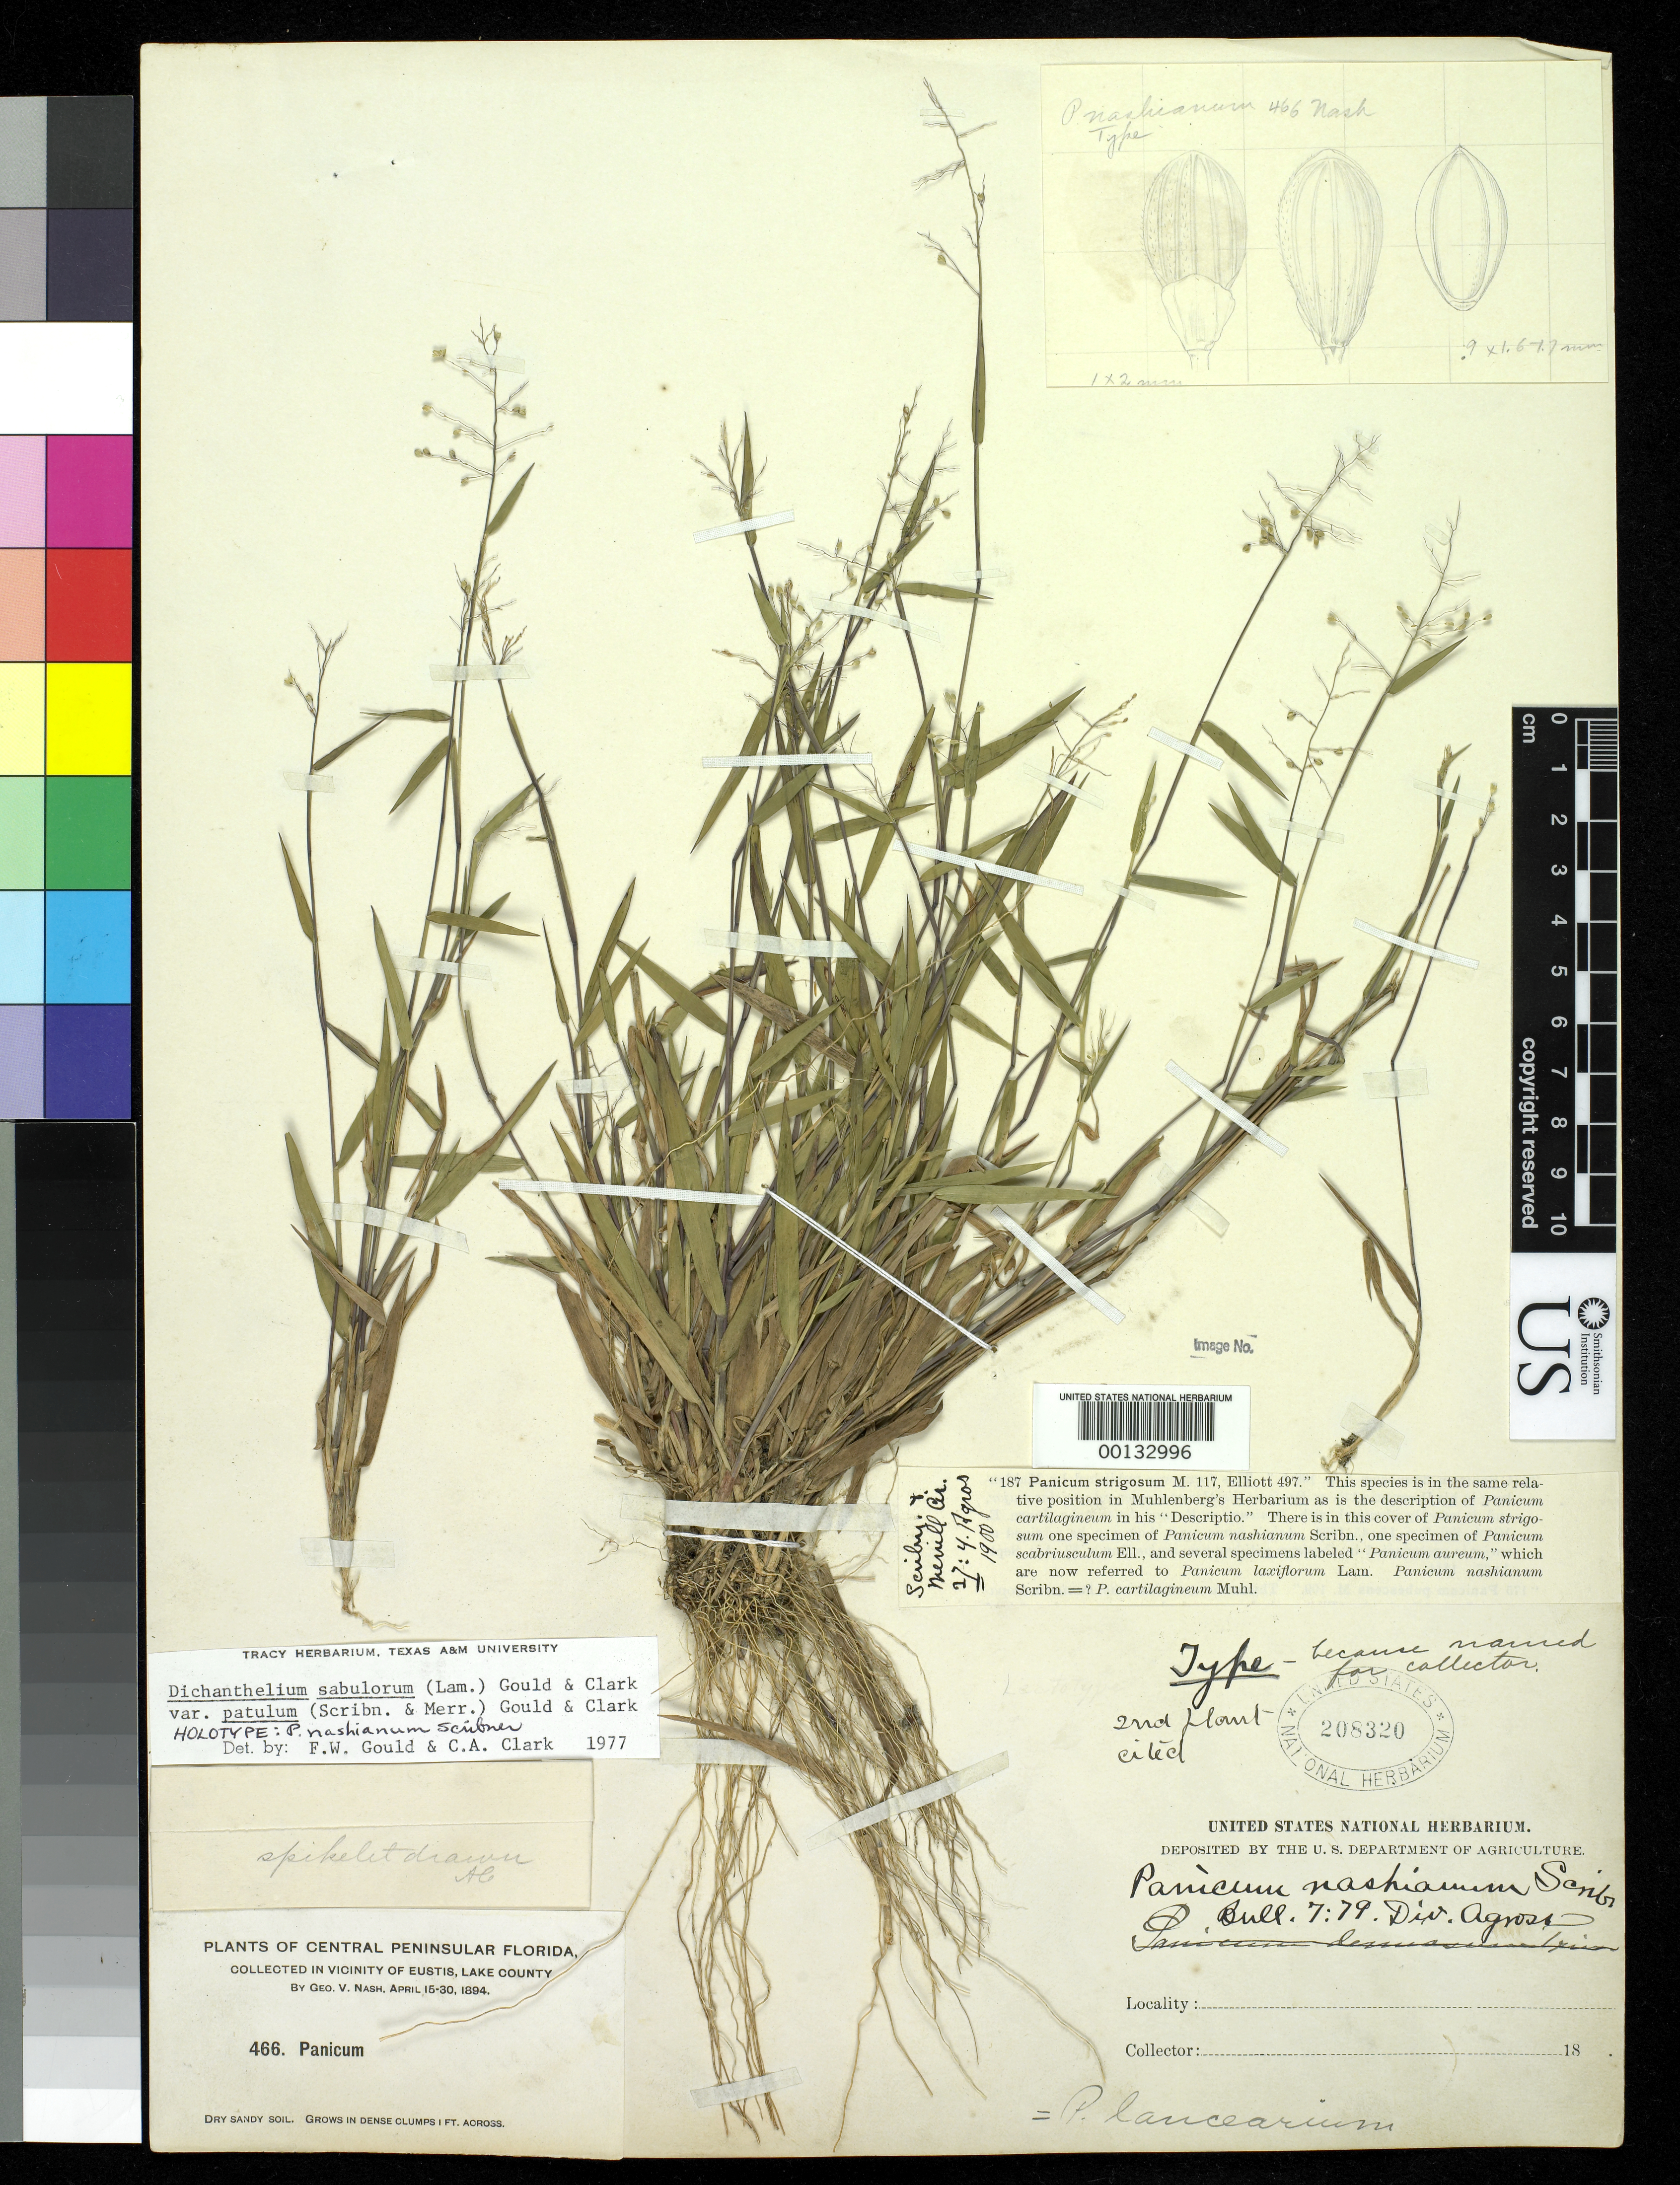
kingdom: Plantae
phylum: Tracheophyta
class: Liliopsida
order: Poales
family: Poaceae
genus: Panicum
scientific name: Panicum nashianum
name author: Scribn.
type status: Lectotype; Syntype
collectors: G. V. Nash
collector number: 466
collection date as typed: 15 Apr 1894 to 30 Apr 1894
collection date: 1894-04-15/1894-04-30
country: United States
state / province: Florida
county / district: Lake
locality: Vicinity of Eustis, Lake County.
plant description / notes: Annotated by Gould & Clark (1977) as "holotype" but protologue cites two collections (Curtiss 4029 being the other syntype).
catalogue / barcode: US 208320